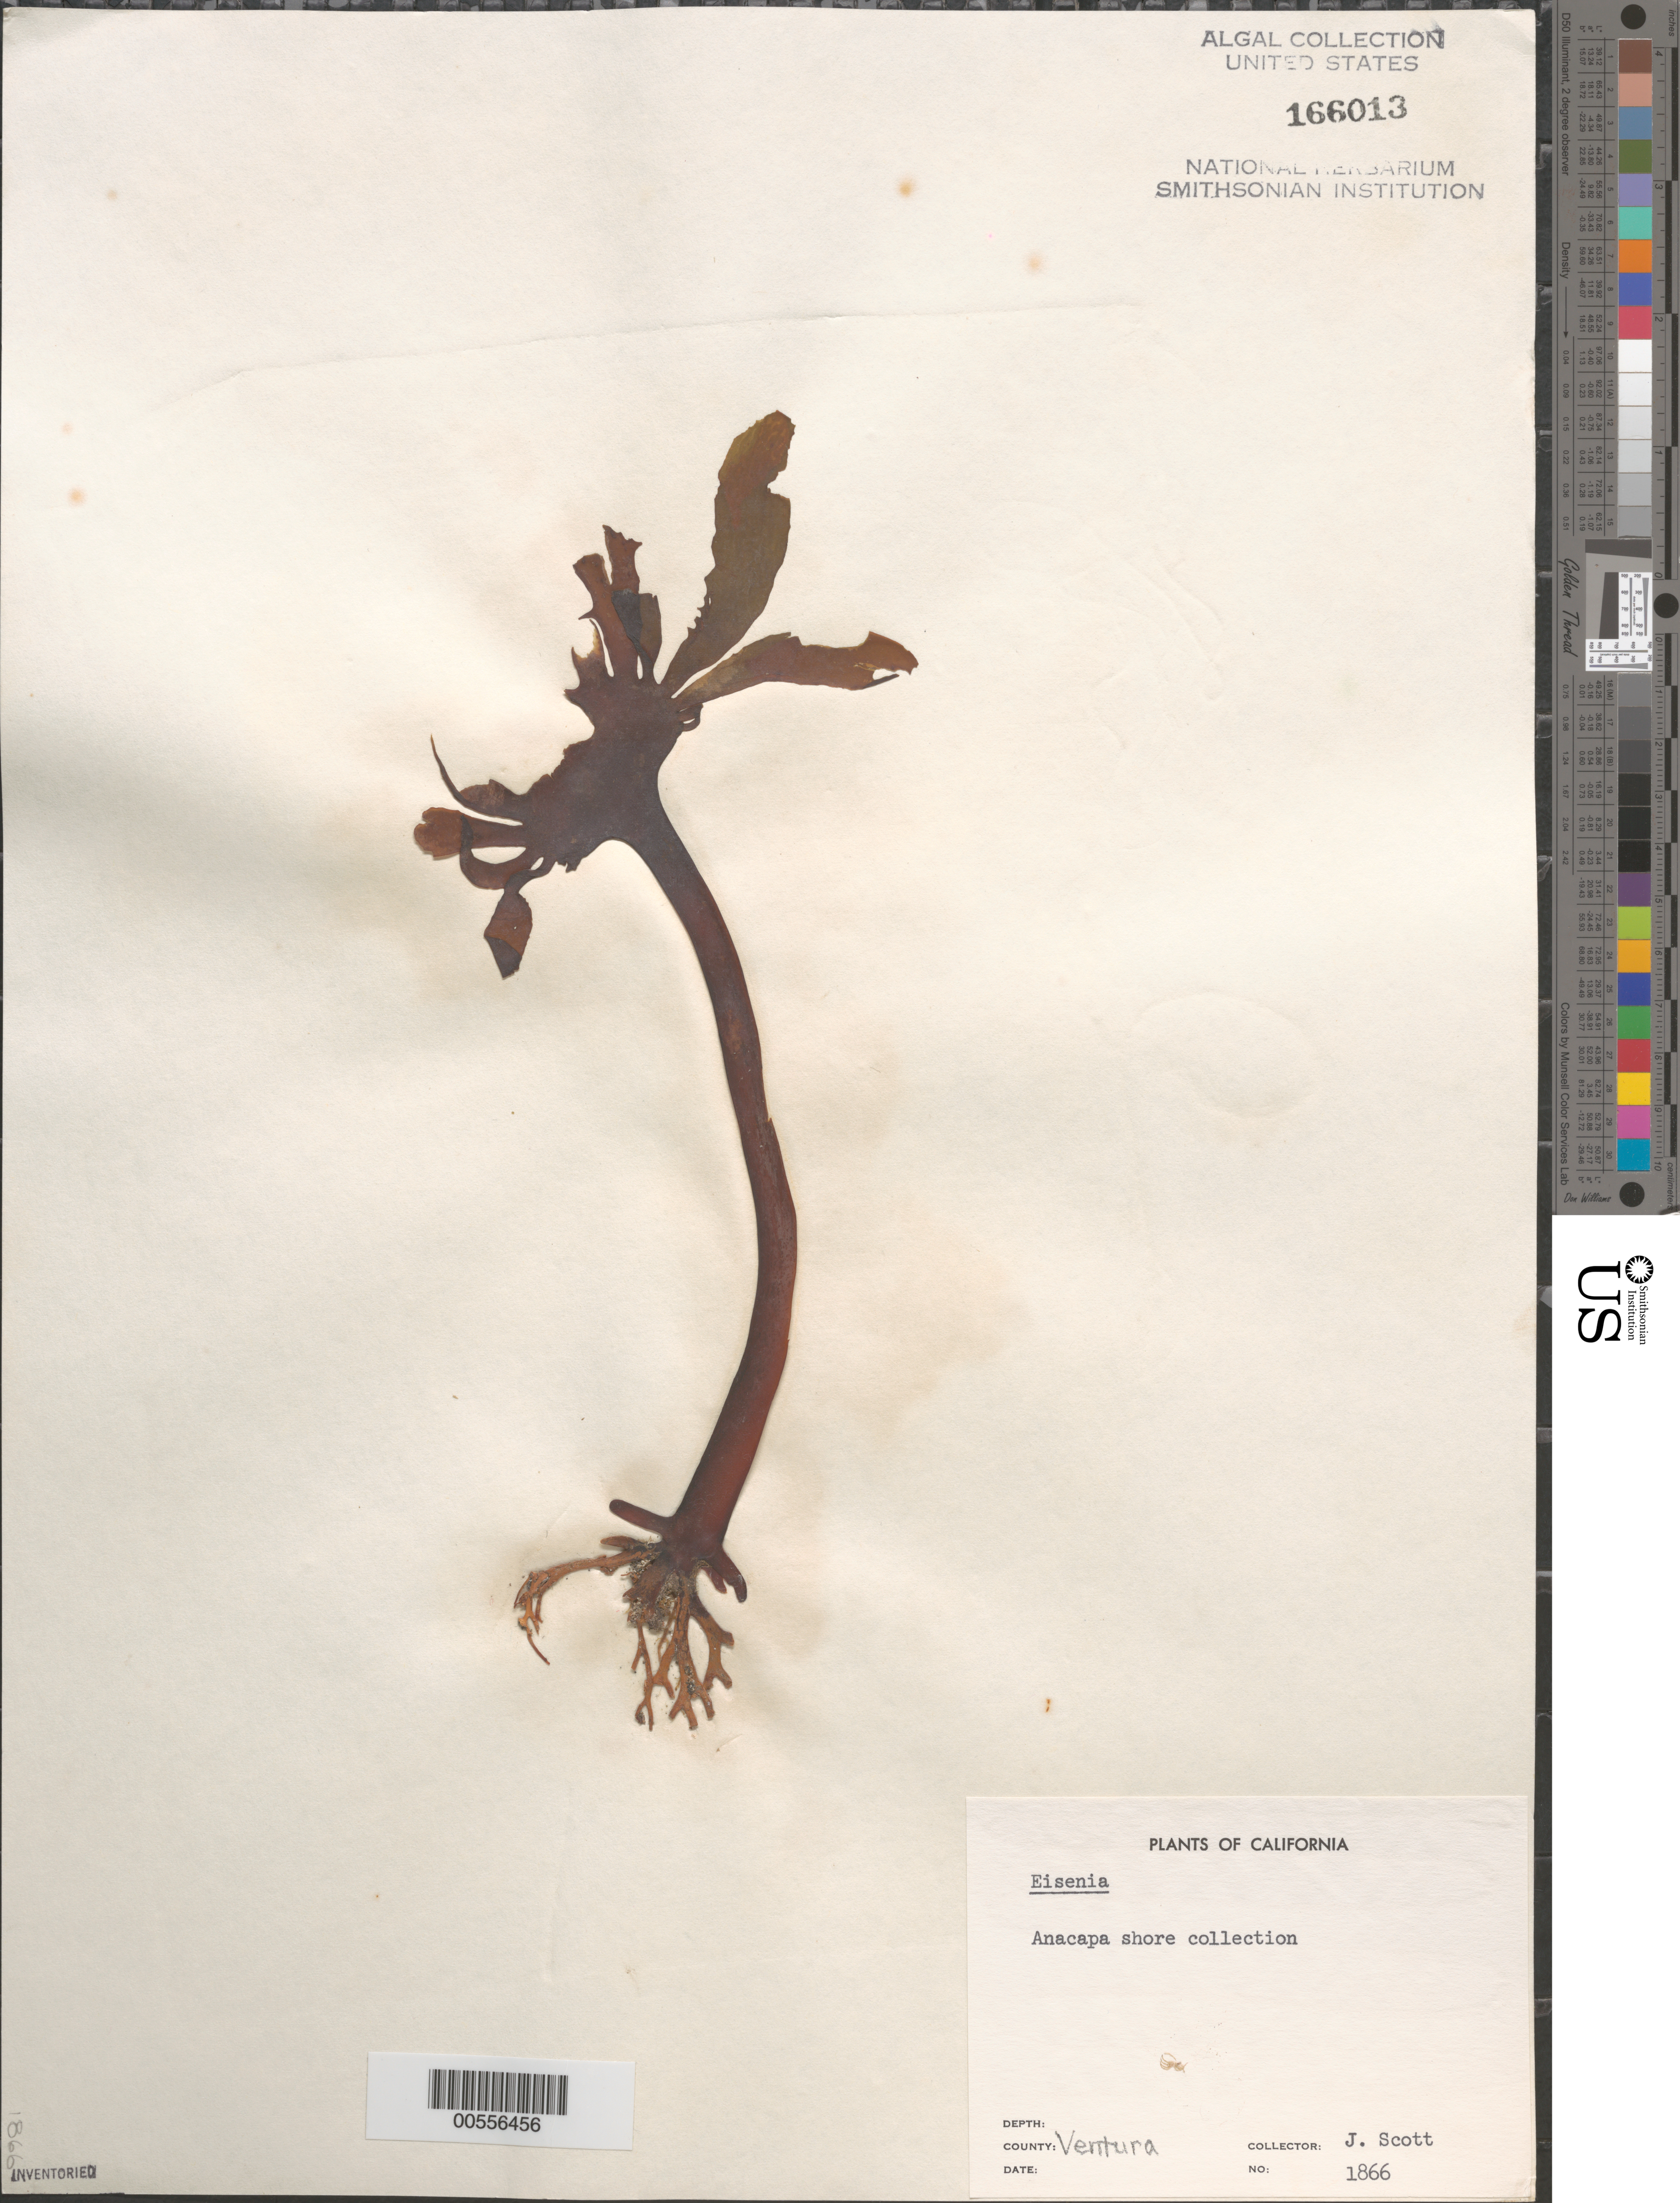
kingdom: Chromista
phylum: Ochrophyta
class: Phaeophyceae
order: Laminariales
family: Lessoniaceae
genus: Eisenia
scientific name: Eisenia sp.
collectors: J. Scott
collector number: Neushul 1866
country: United States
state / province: California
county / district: Ventura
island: Anacapa Island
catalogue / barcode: US 166013